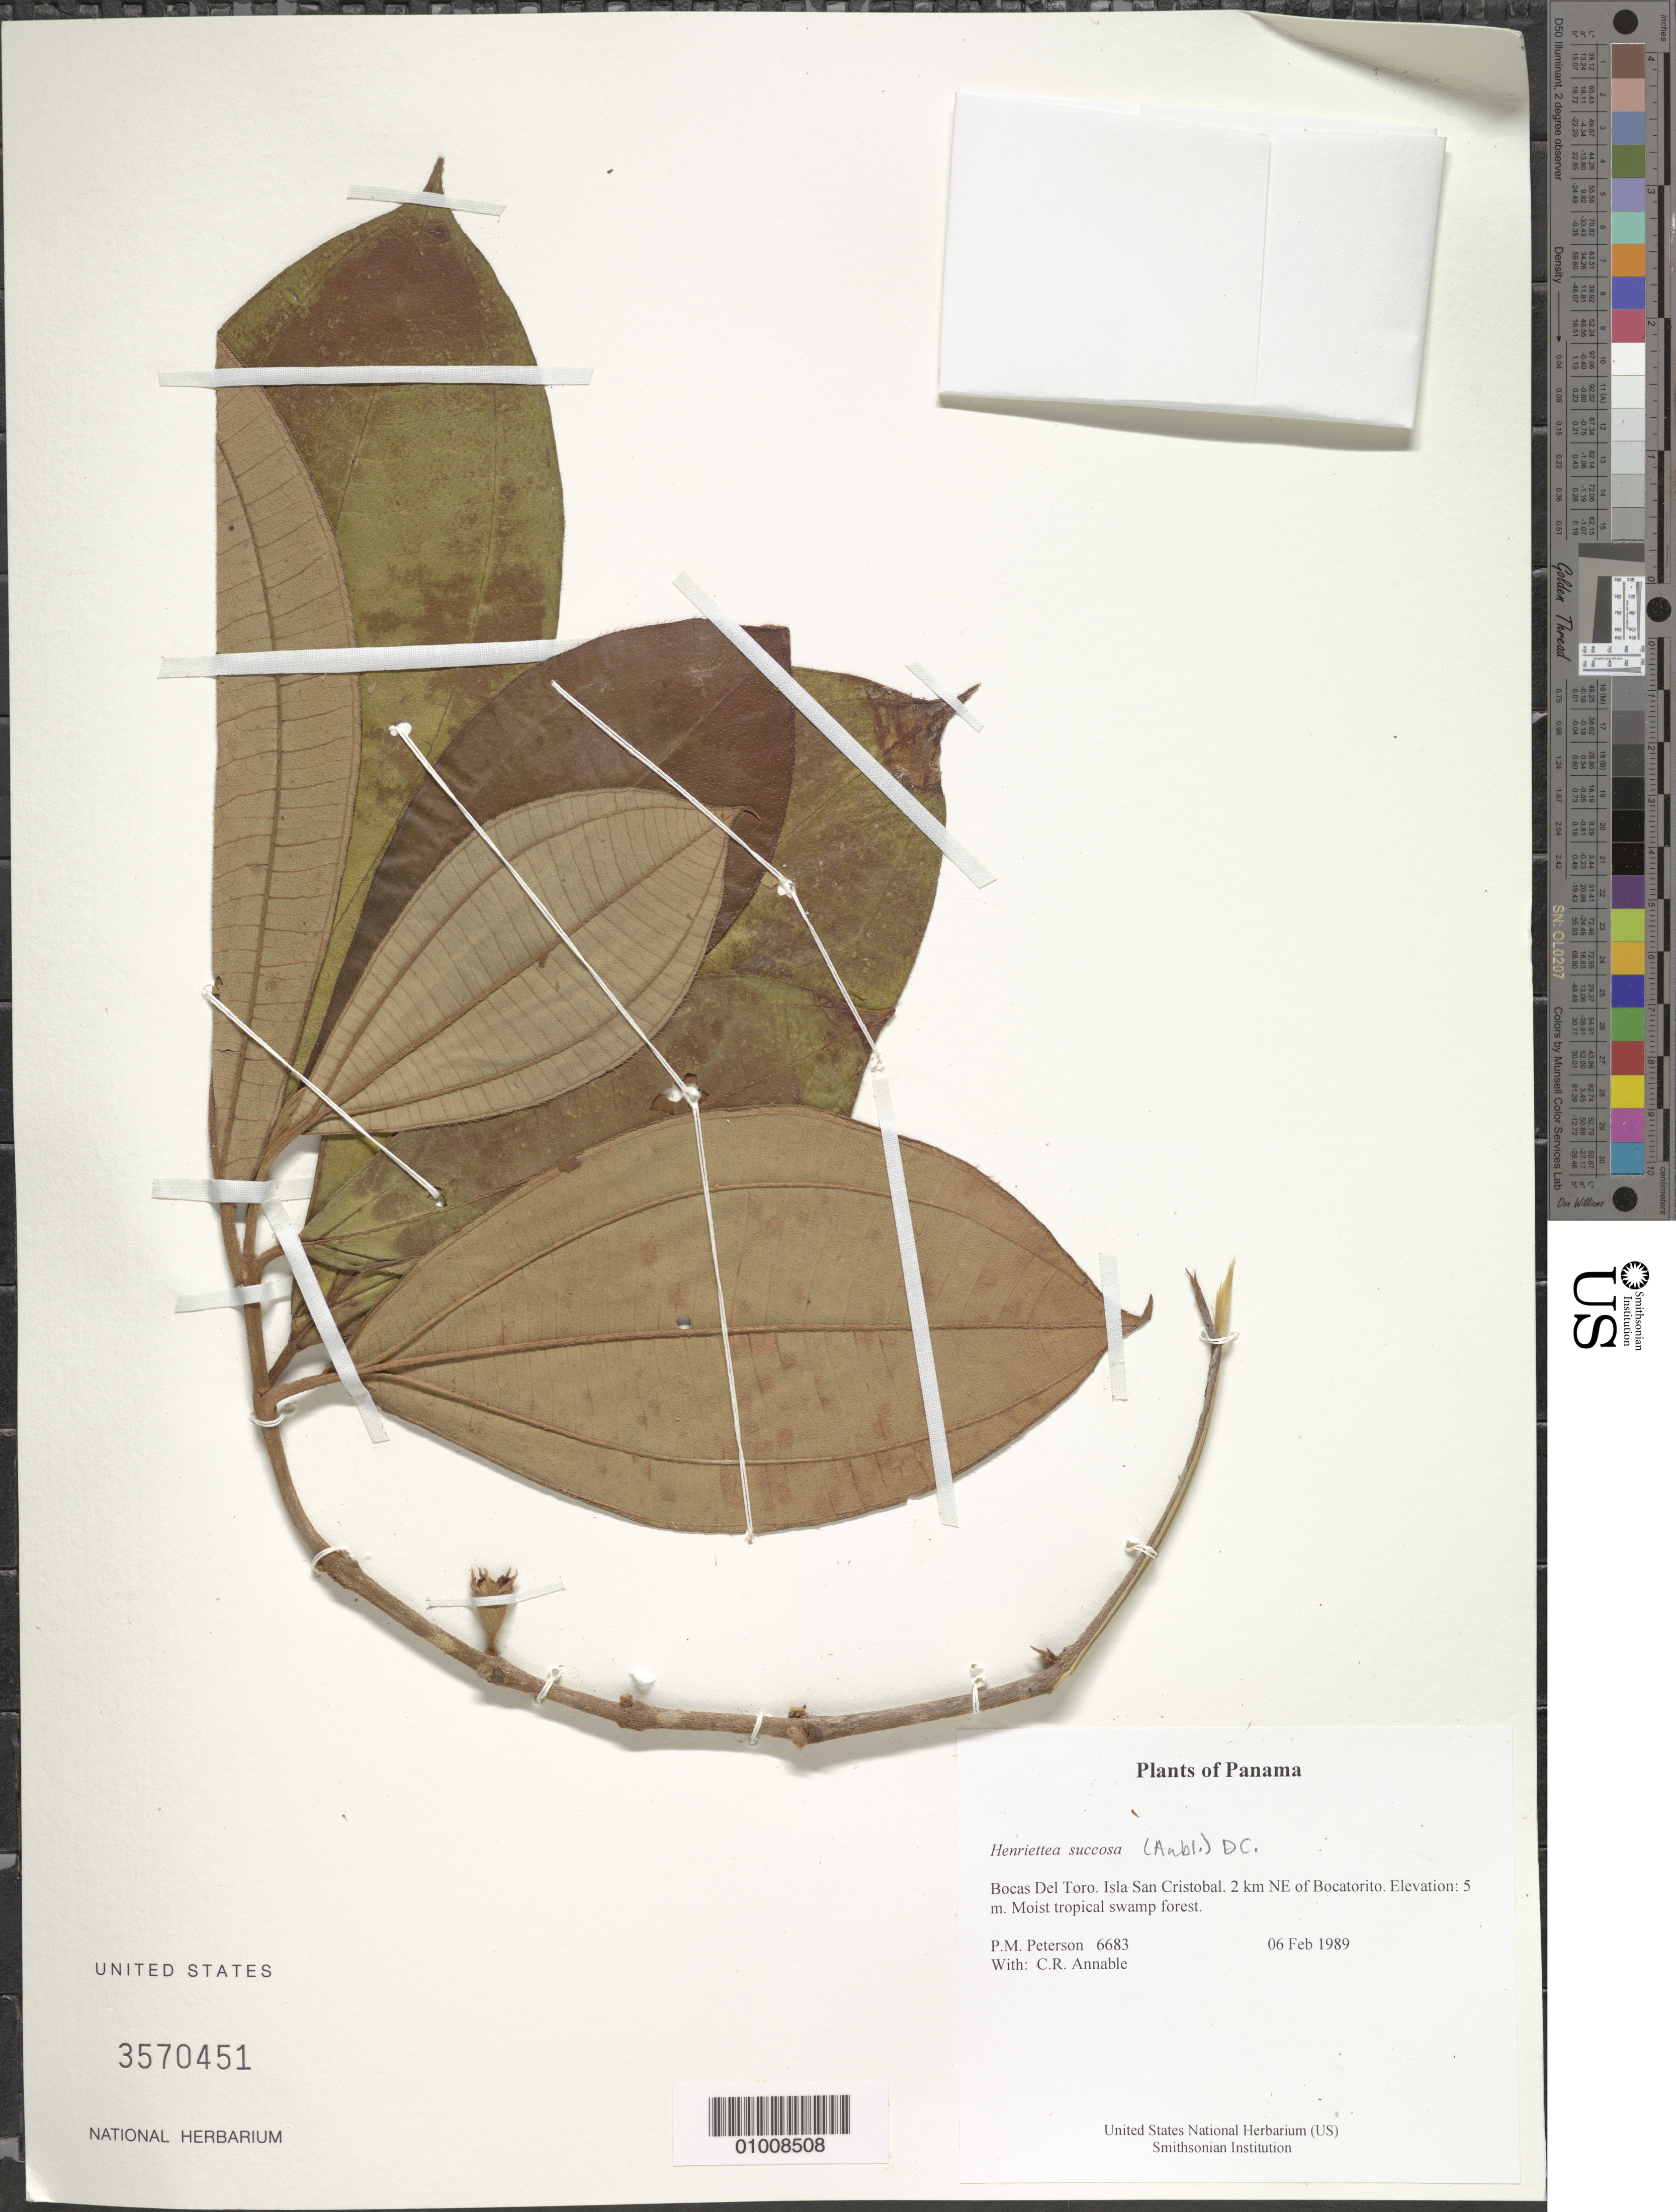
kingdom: Plantae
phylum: Tracheophyta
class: Magnoliopsida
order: Myrtales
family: Melastomataceae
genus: Henriettea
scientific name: Henriettea succosa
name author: (Aubl.) DC.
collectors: P. M. Peterson & C. R. Annable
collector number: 06683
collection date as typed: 06 Feb 1989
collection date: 1989-02-06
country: Panama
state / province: Bocas del Toro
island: San Cristobal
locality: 2 km NE of Bocatorito.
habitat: Moist tropical swamp forest.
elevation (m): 5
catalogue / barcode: US 3570451